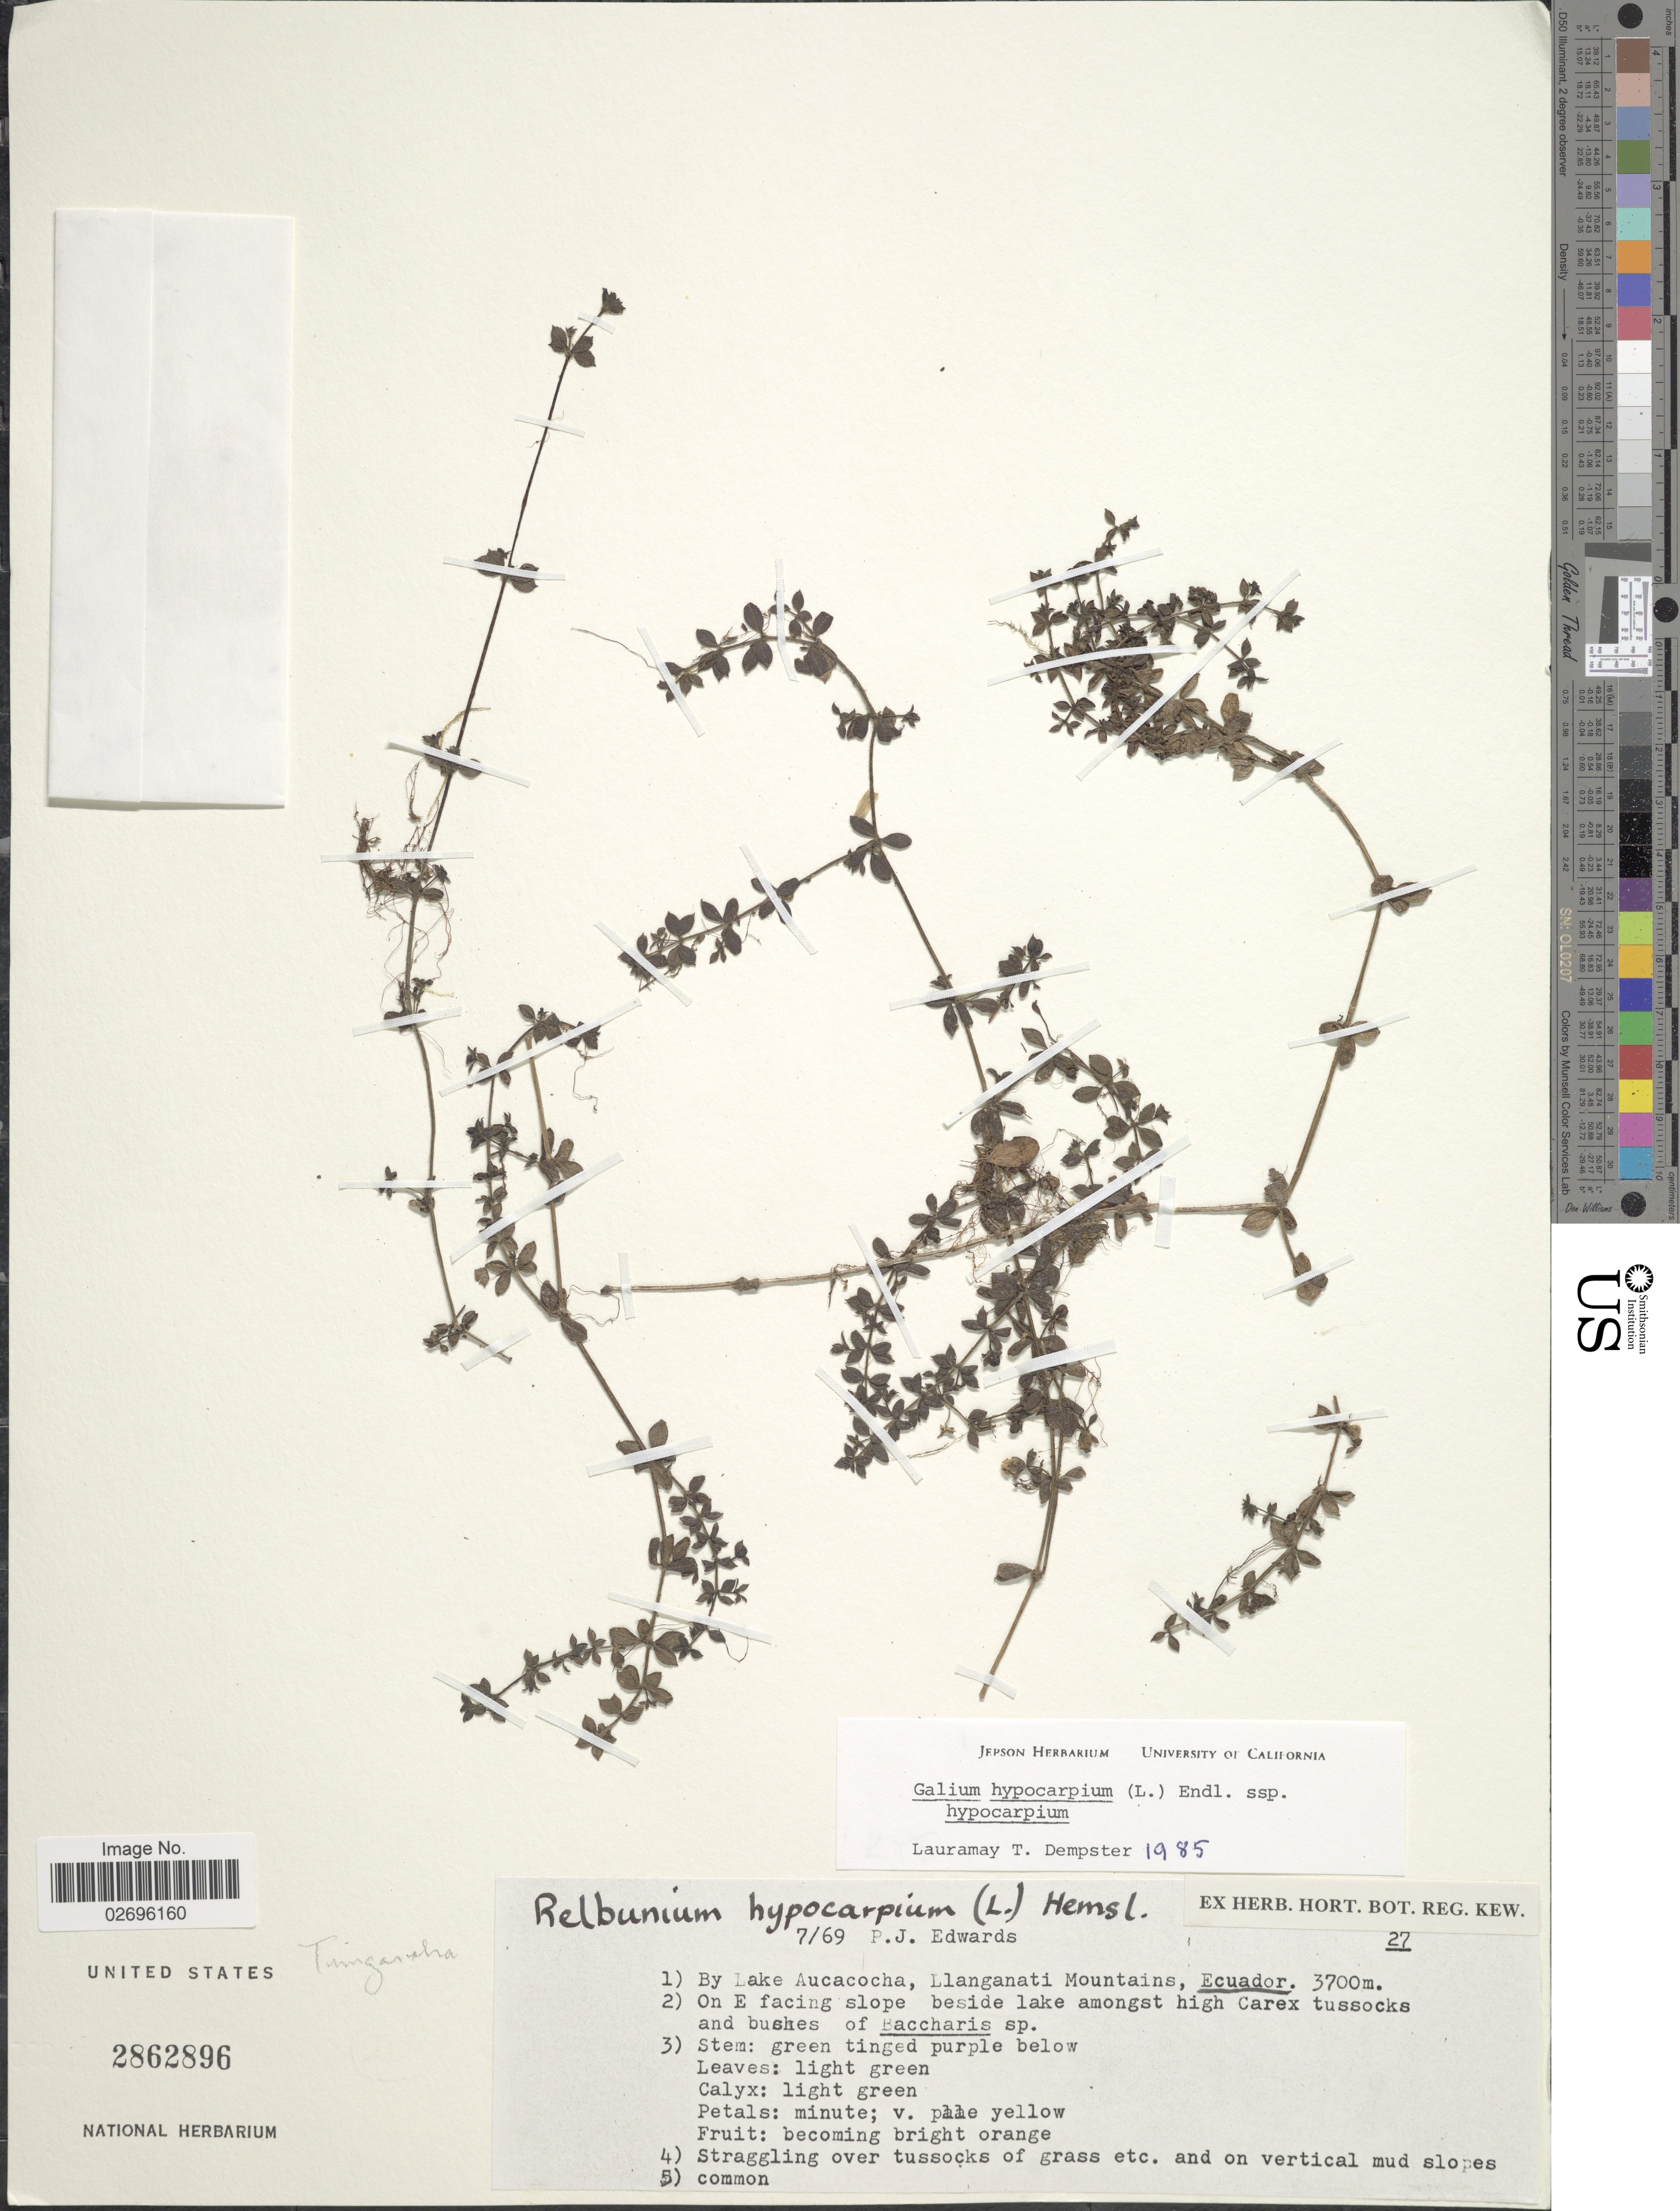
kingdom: Plantae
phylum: Tracheophyta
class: Magnoliopsida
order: Gentianales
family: Rubiaceae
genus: Galium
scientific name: Galium hypocarpium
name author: (L.) Endl. ex Griseb.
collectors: P. Edwards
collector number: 27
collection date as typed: Transcribed d/m/y: /7/69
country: Ecuador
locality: By Lake Aucacocha, llanganati Mountains. On E facing slope beside lake.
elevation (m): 3700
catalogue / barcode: US 2862896